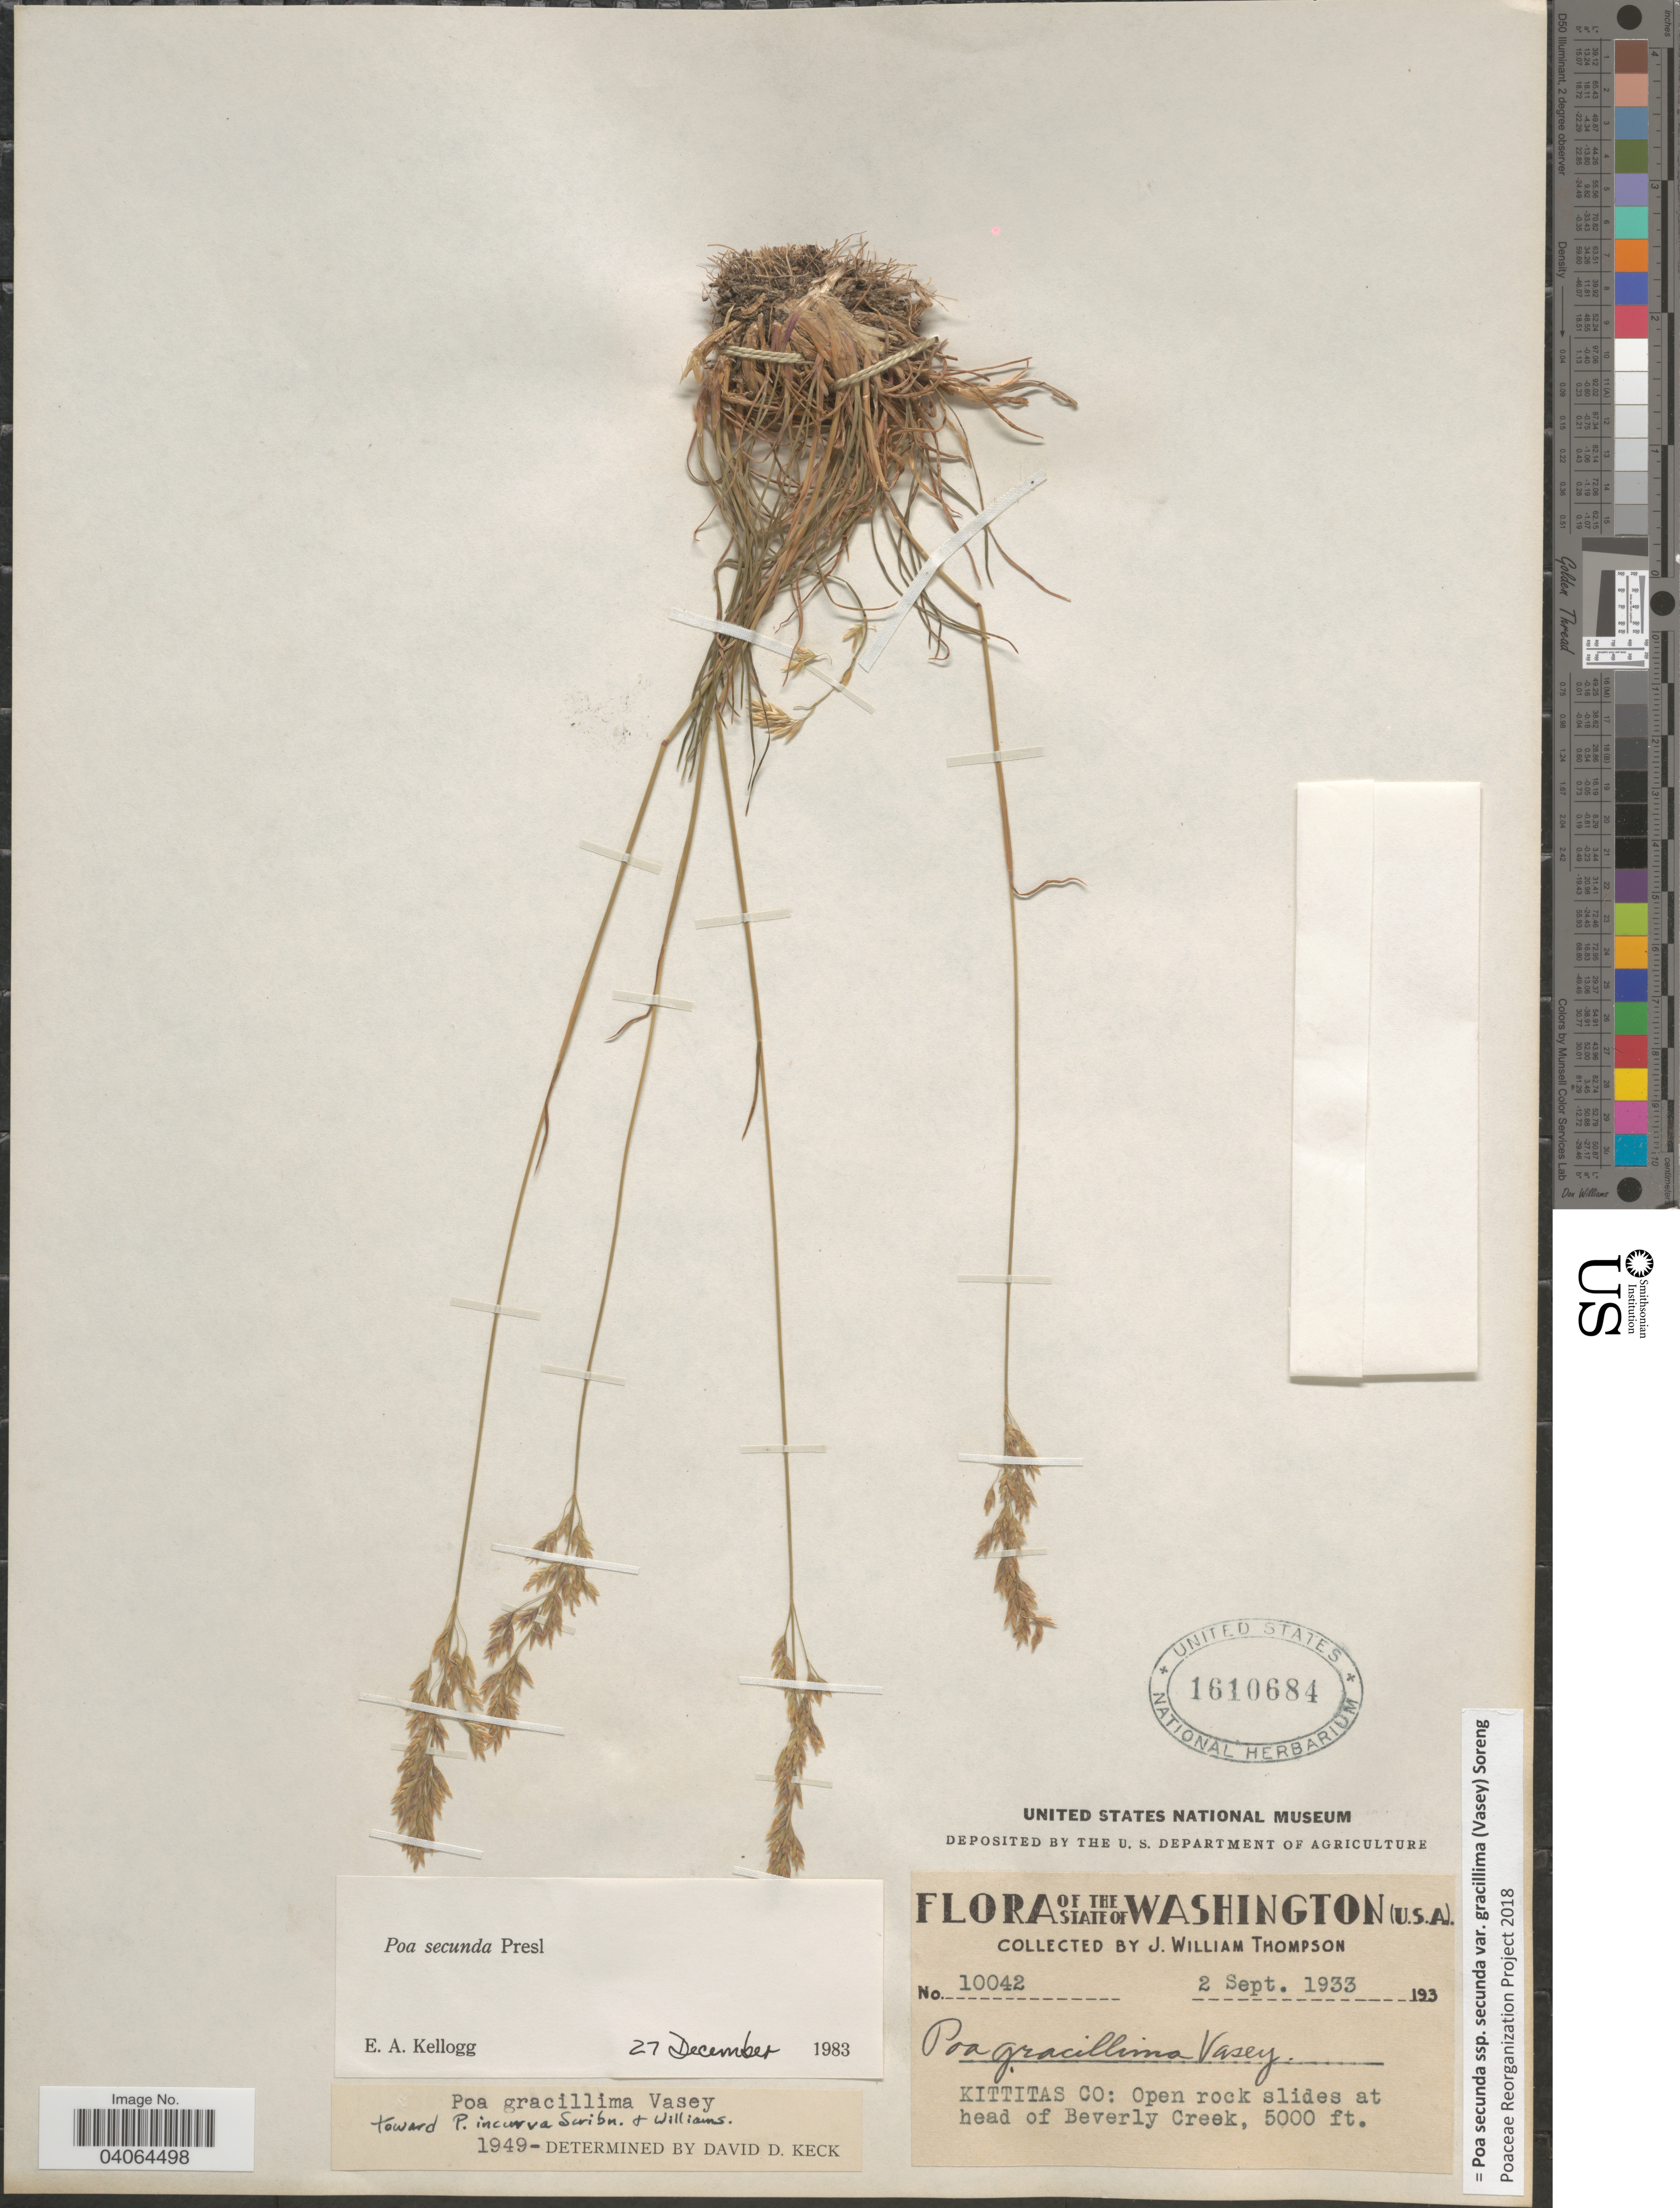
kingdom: Plantae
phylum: Tracheophyta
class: Liliopsida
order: Poales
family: Poaceae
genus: Poa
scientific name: Poa secunda subsp. secunda var. gracillima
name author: (Vasey) Soreng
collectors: J. W. Thompson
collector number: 10042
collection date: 1933-09-02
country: United States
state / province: Washington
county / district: Kittitas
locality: Kittitas Co: Open rock slides at head of Beverly Creek.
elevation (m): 1524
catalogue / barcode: US 1610684